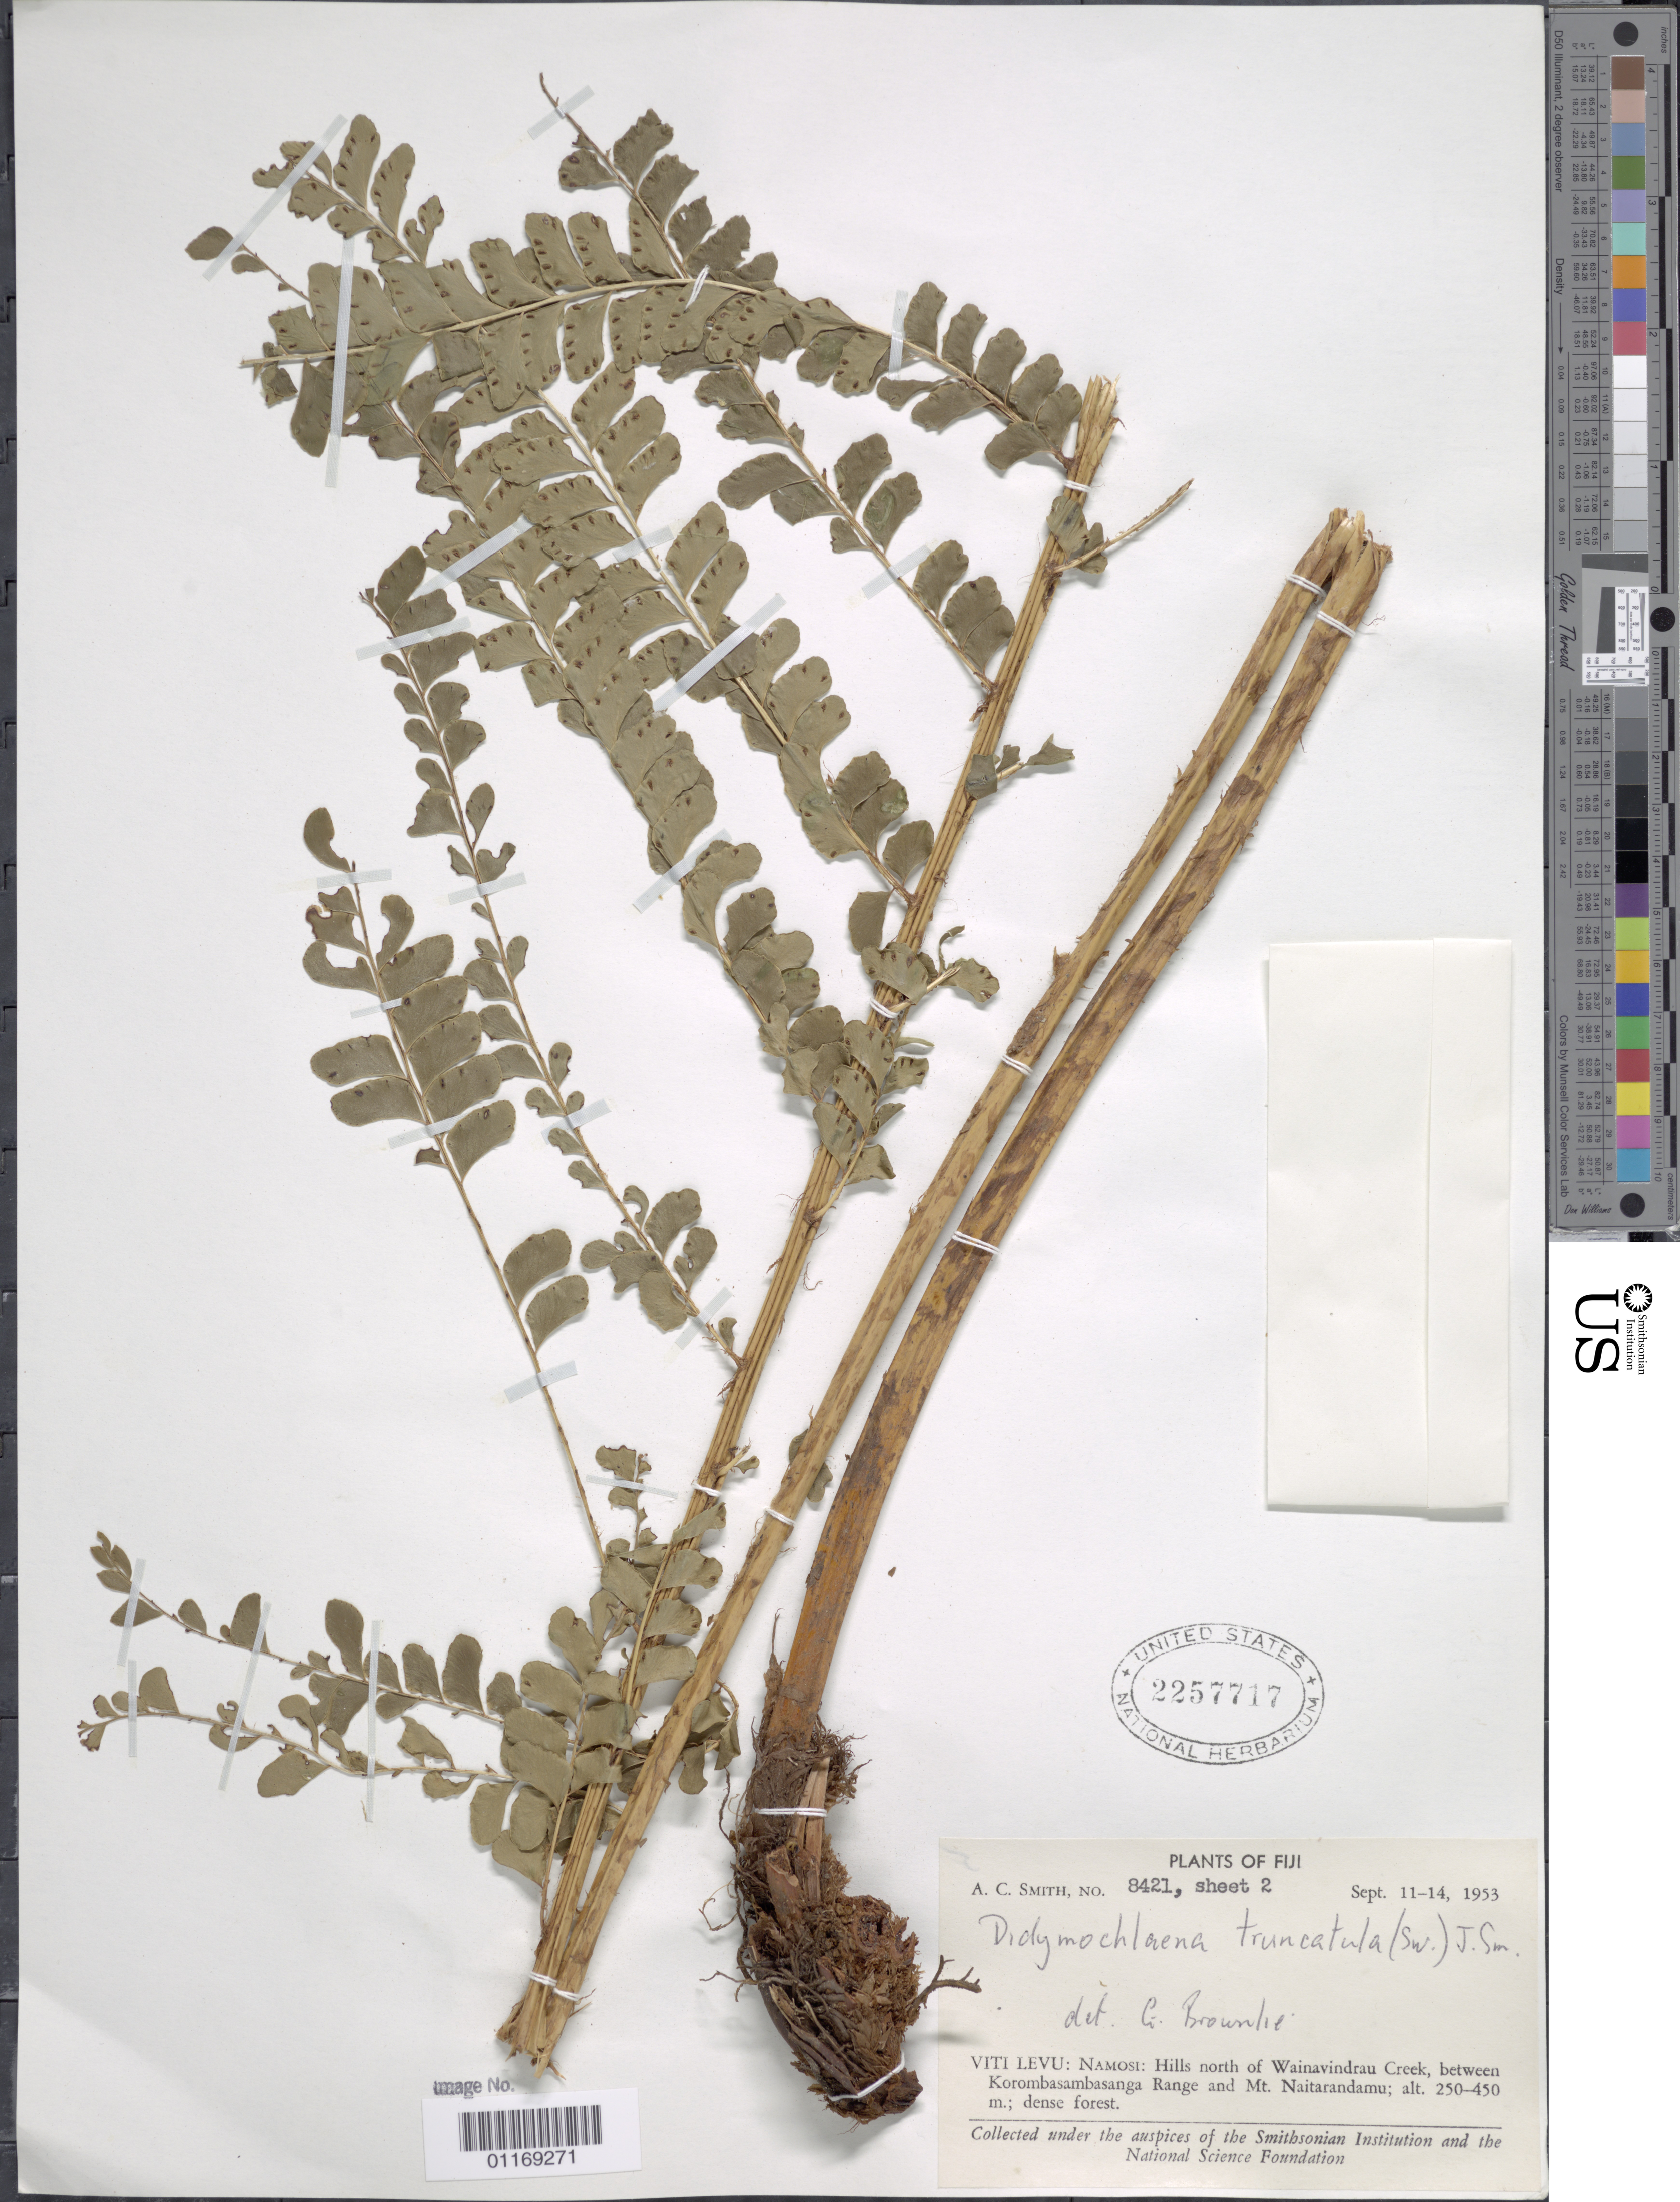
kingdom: Plantae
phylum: Tracheophyta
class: Polypodiopsida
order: Polypodiales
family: Didymochlaenaceae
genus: Didymochlaena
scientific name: Didymochlaena truncatula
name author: (Sw.) J. Sm.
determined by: Brownlie, G.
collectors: A. C. Smith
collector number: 8421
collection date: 1953-09-11/1953-09-14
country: Fiji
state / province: Central Division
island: Viti Levu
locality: Namosi: hills North of Wainavindrau Creek, between Korombasambasanga Range and Mt. Naitarandamu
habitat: Dense forest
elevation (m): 250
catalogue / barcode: US 2257717